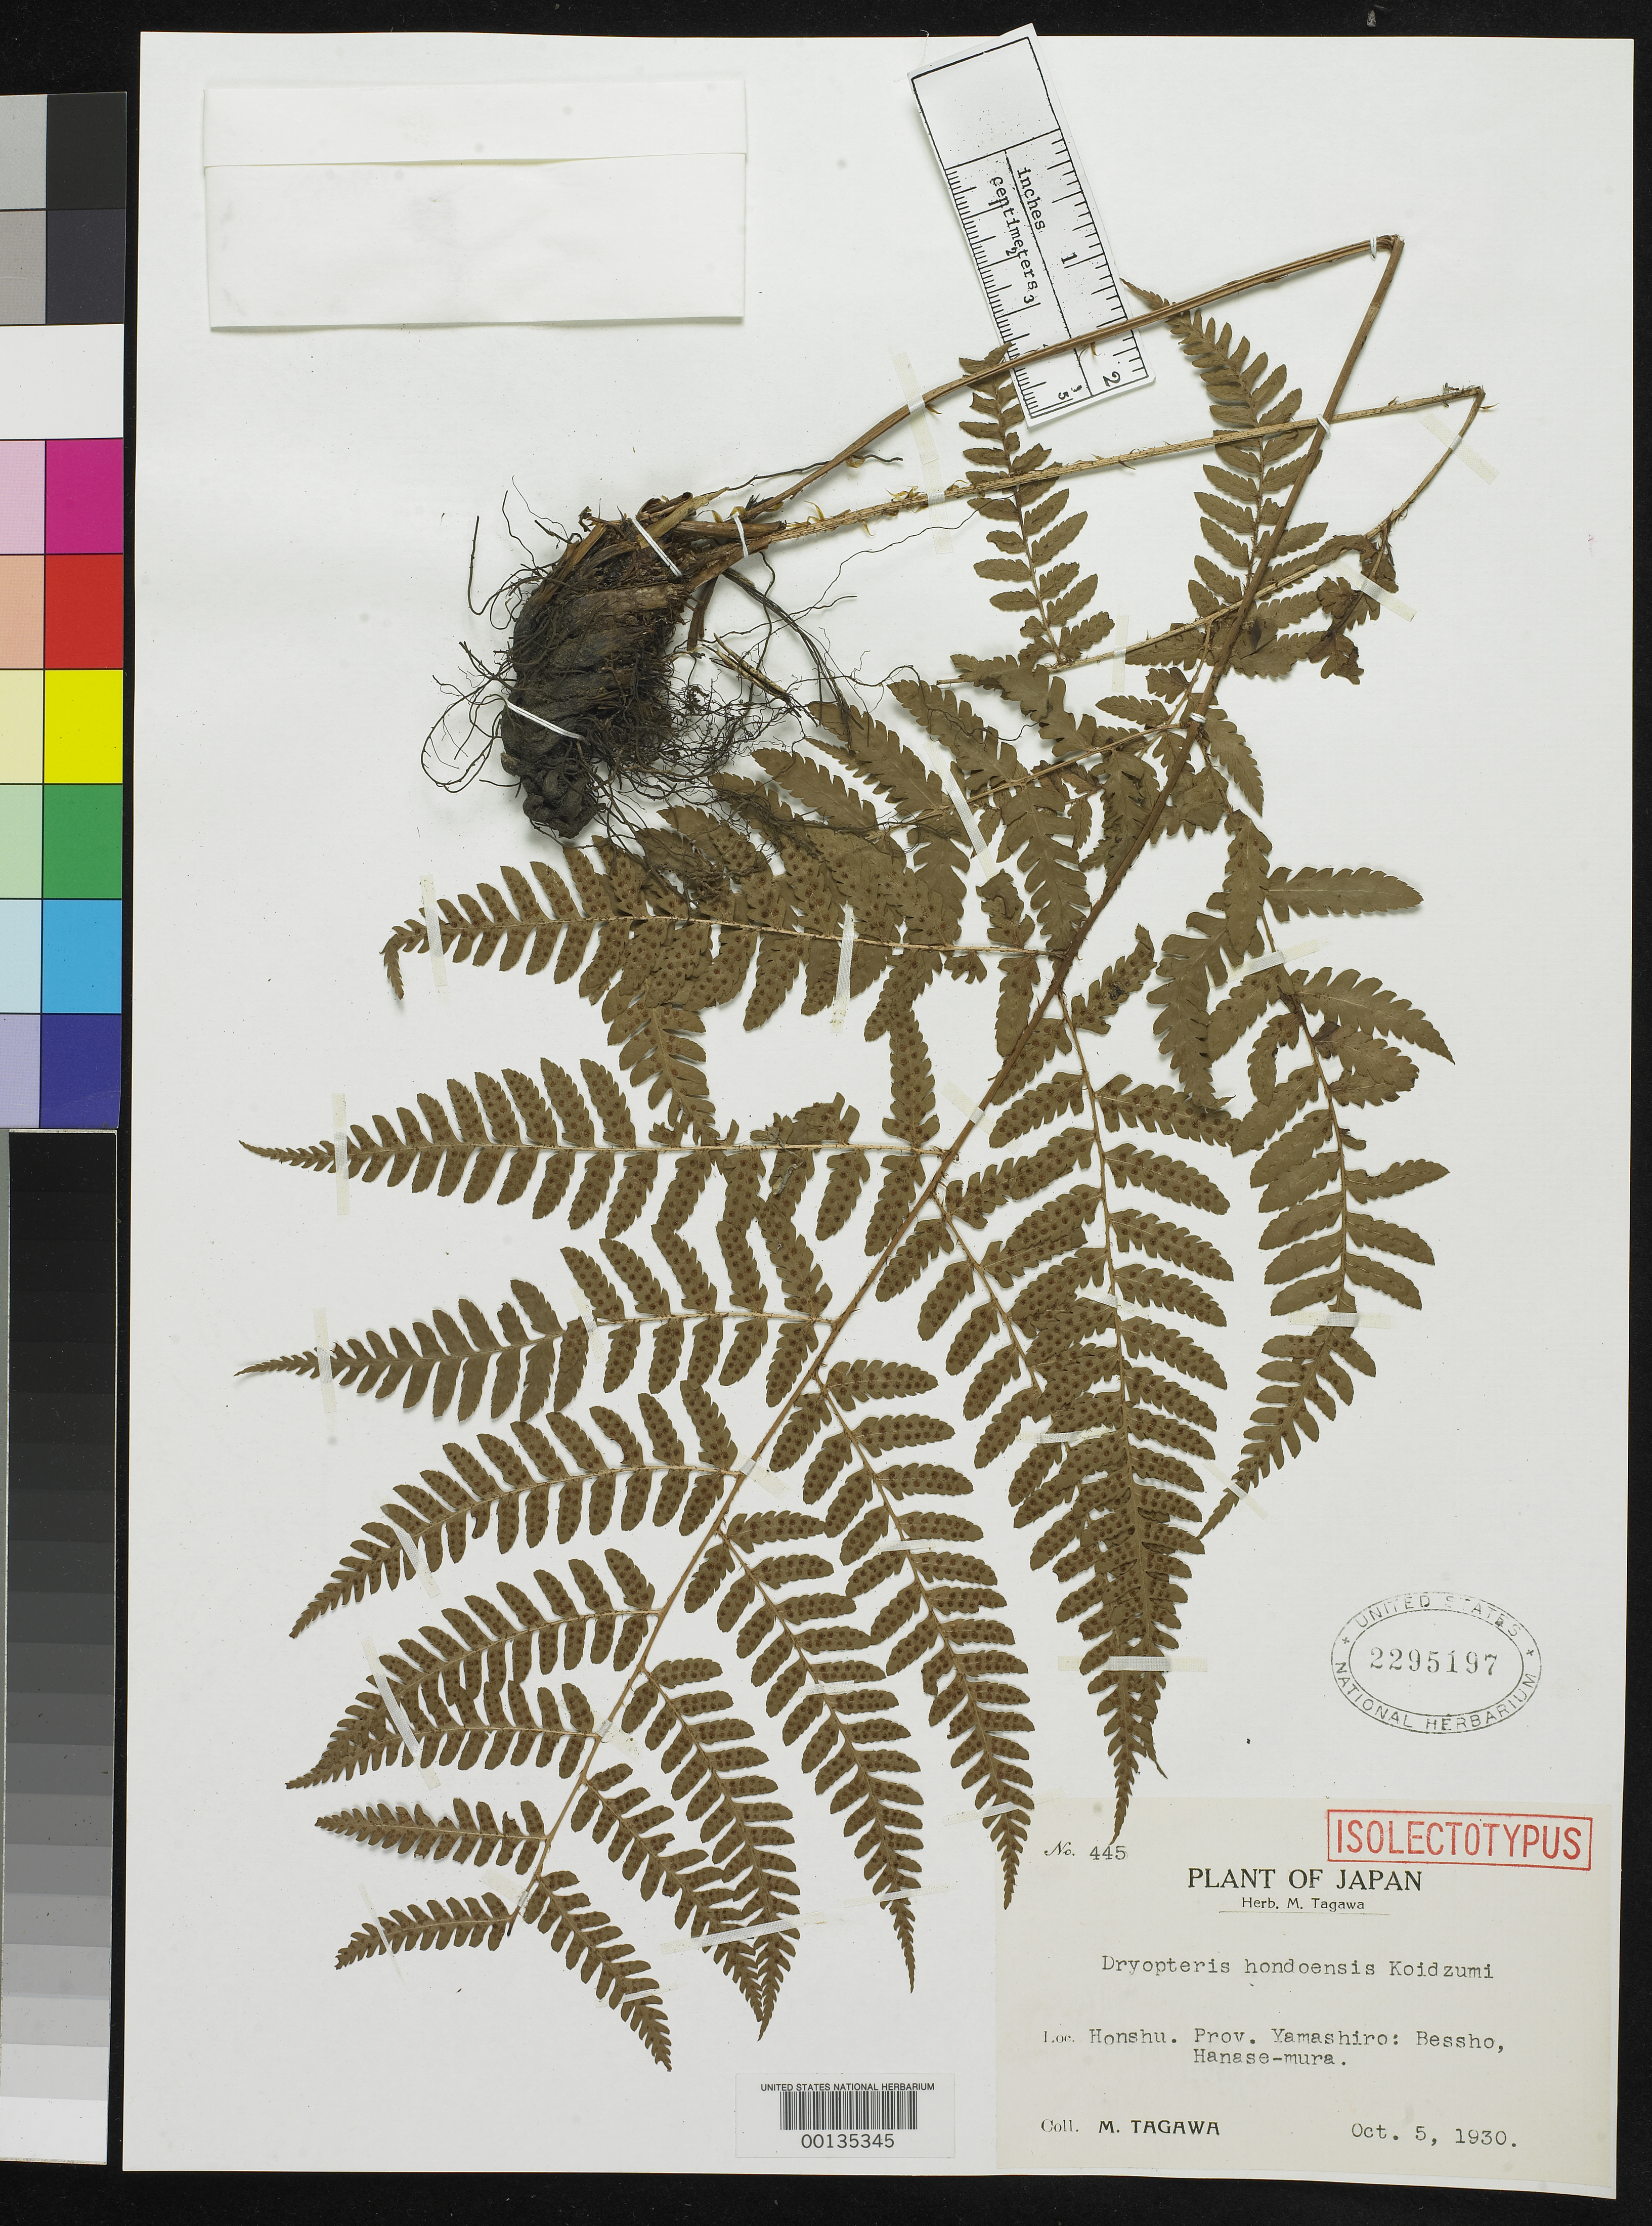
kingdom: Plantae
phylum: Tracheophyta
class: Polypodiopsida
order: Polypodiales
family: Dryopteridaceae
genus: Dryopteris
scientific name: Dryopteris hondoensis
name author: Koidzumi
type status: Isosyntype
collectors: M. Tagawa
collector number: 445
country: Japan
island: Honshu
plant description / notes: Specimen is stamped "ISOLECTOTYPUS" but lectotypification publication not found.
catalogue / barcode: US 2295197